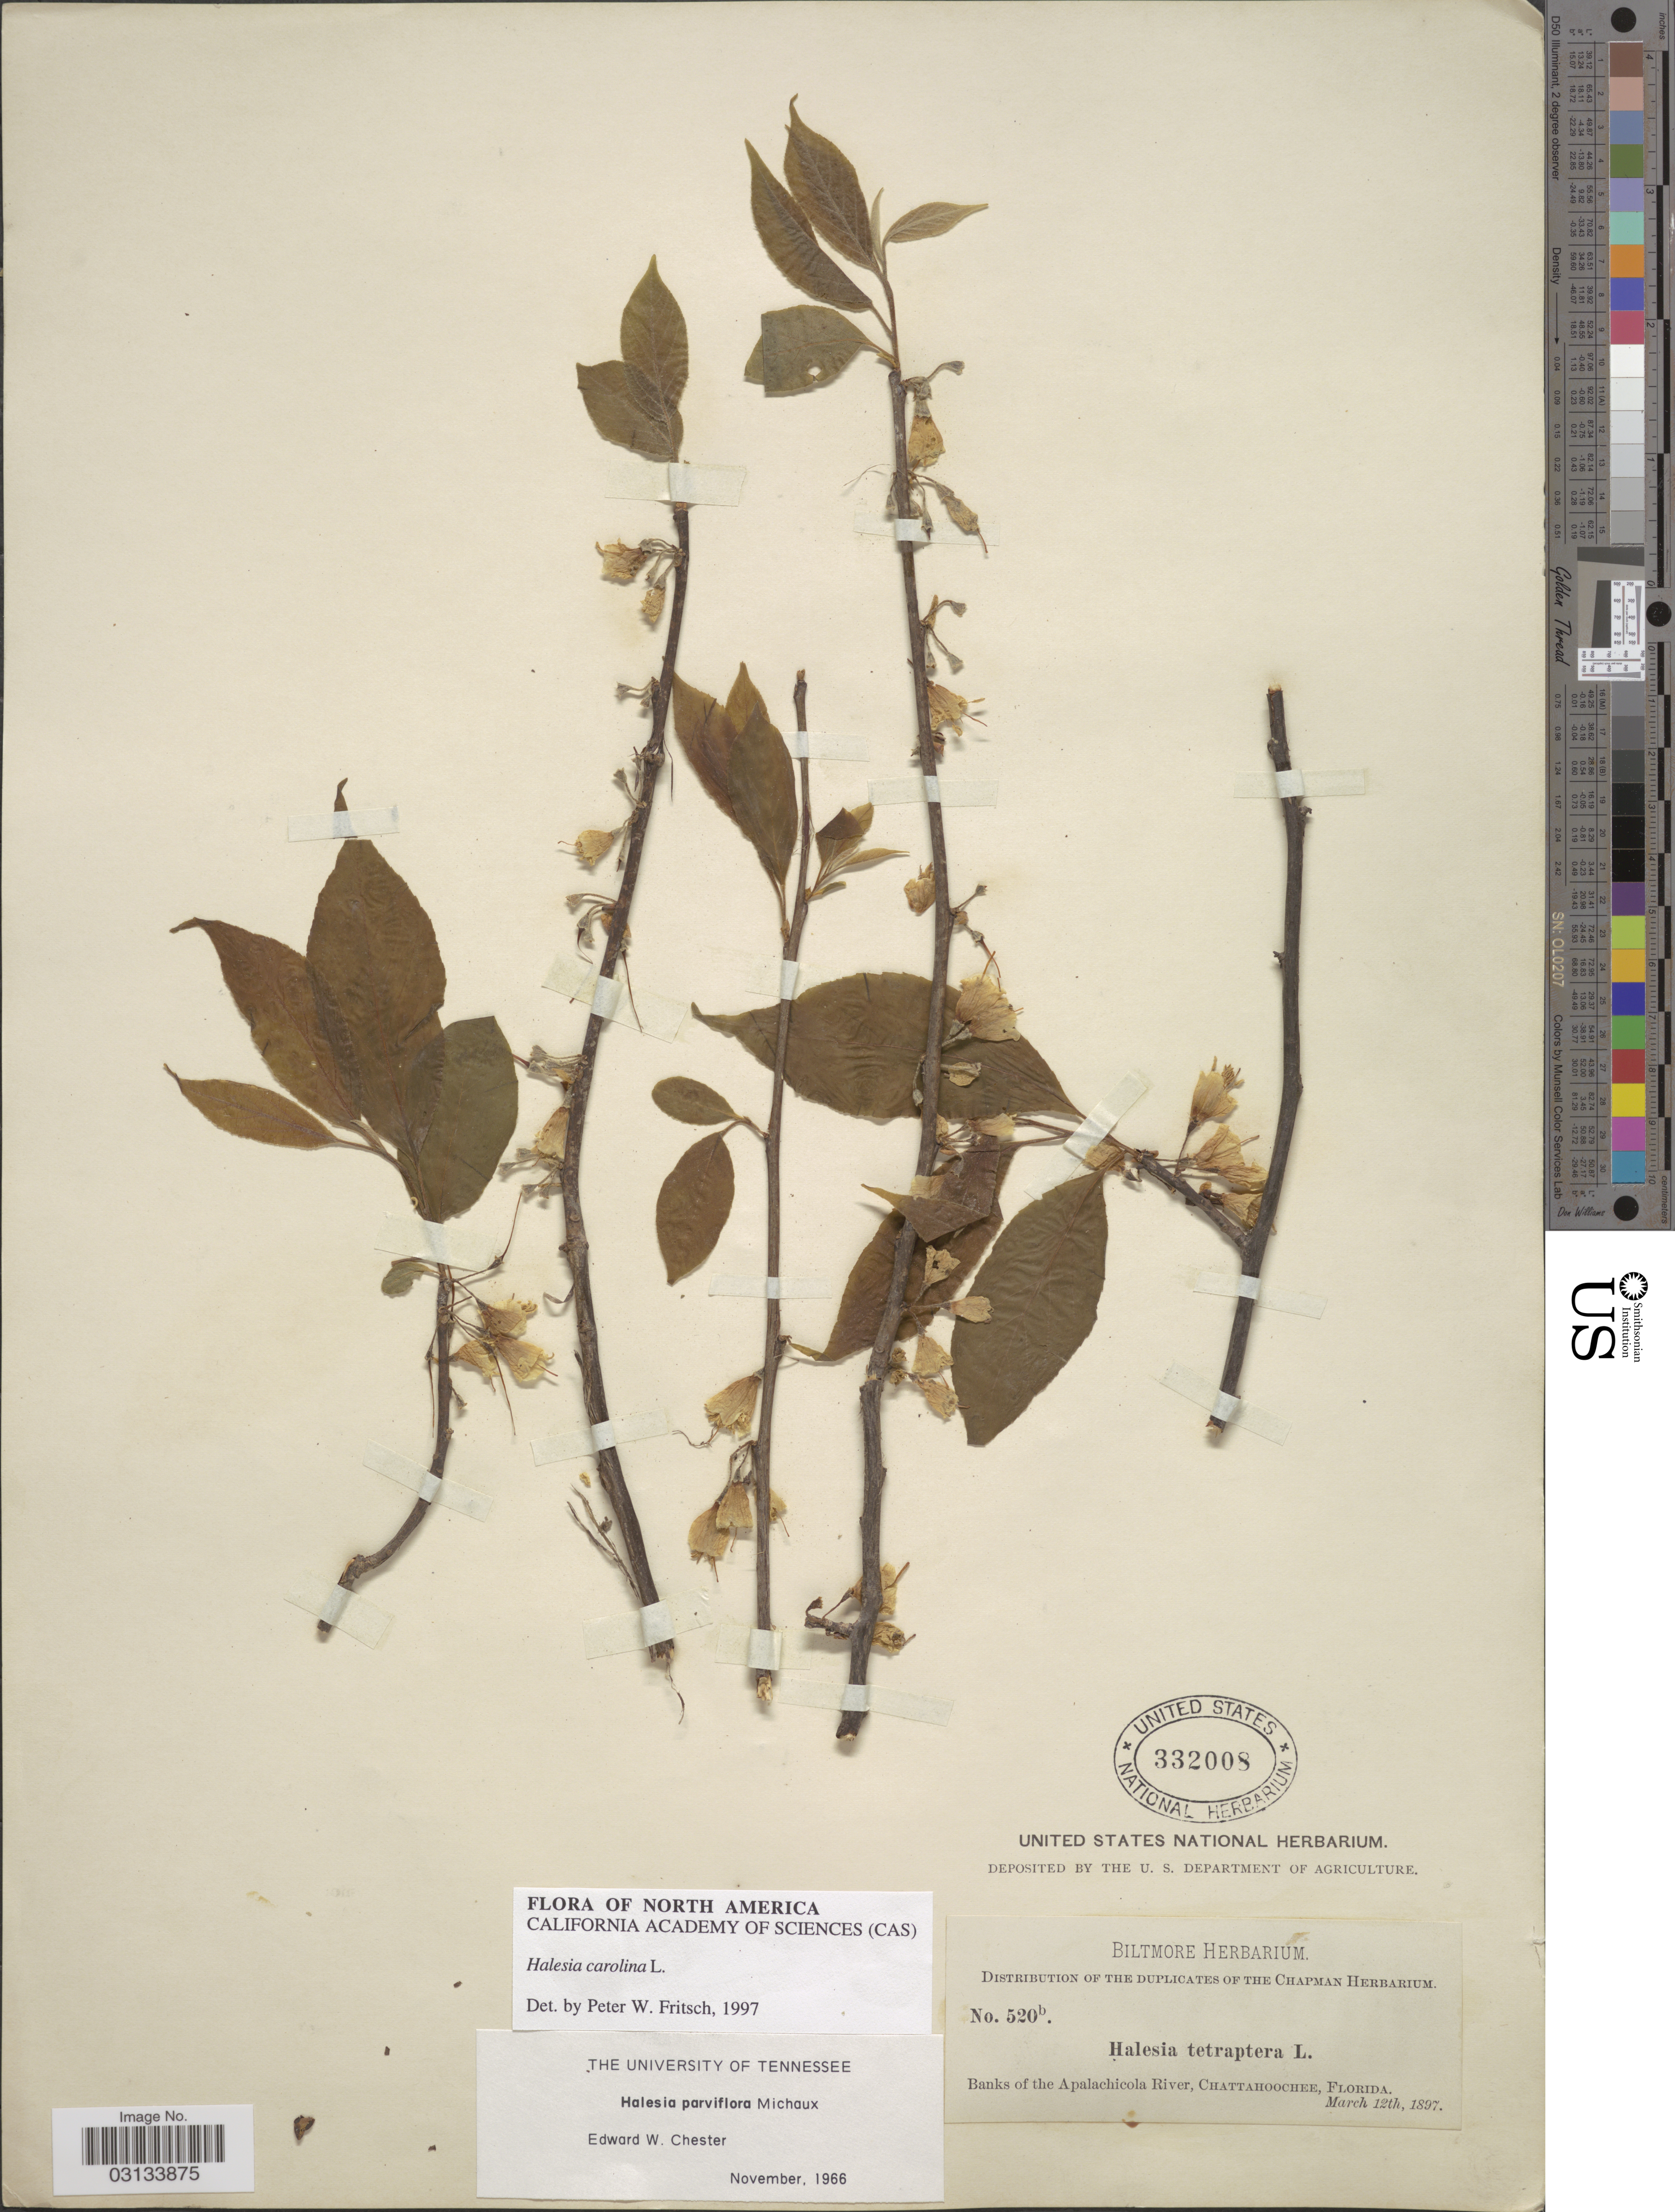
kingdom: Plantae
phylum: Tracheophyta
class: Magnoliopsida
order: Ericales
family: Styracaceae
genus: Halesia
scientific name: Halesia carolina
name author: L.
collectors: ex herb. Biltmore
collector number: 520b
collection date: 1897-03-12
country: United States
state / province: Florida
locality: Banks of the Apalachicola River, Chattahoochee.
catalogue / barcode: US 332008